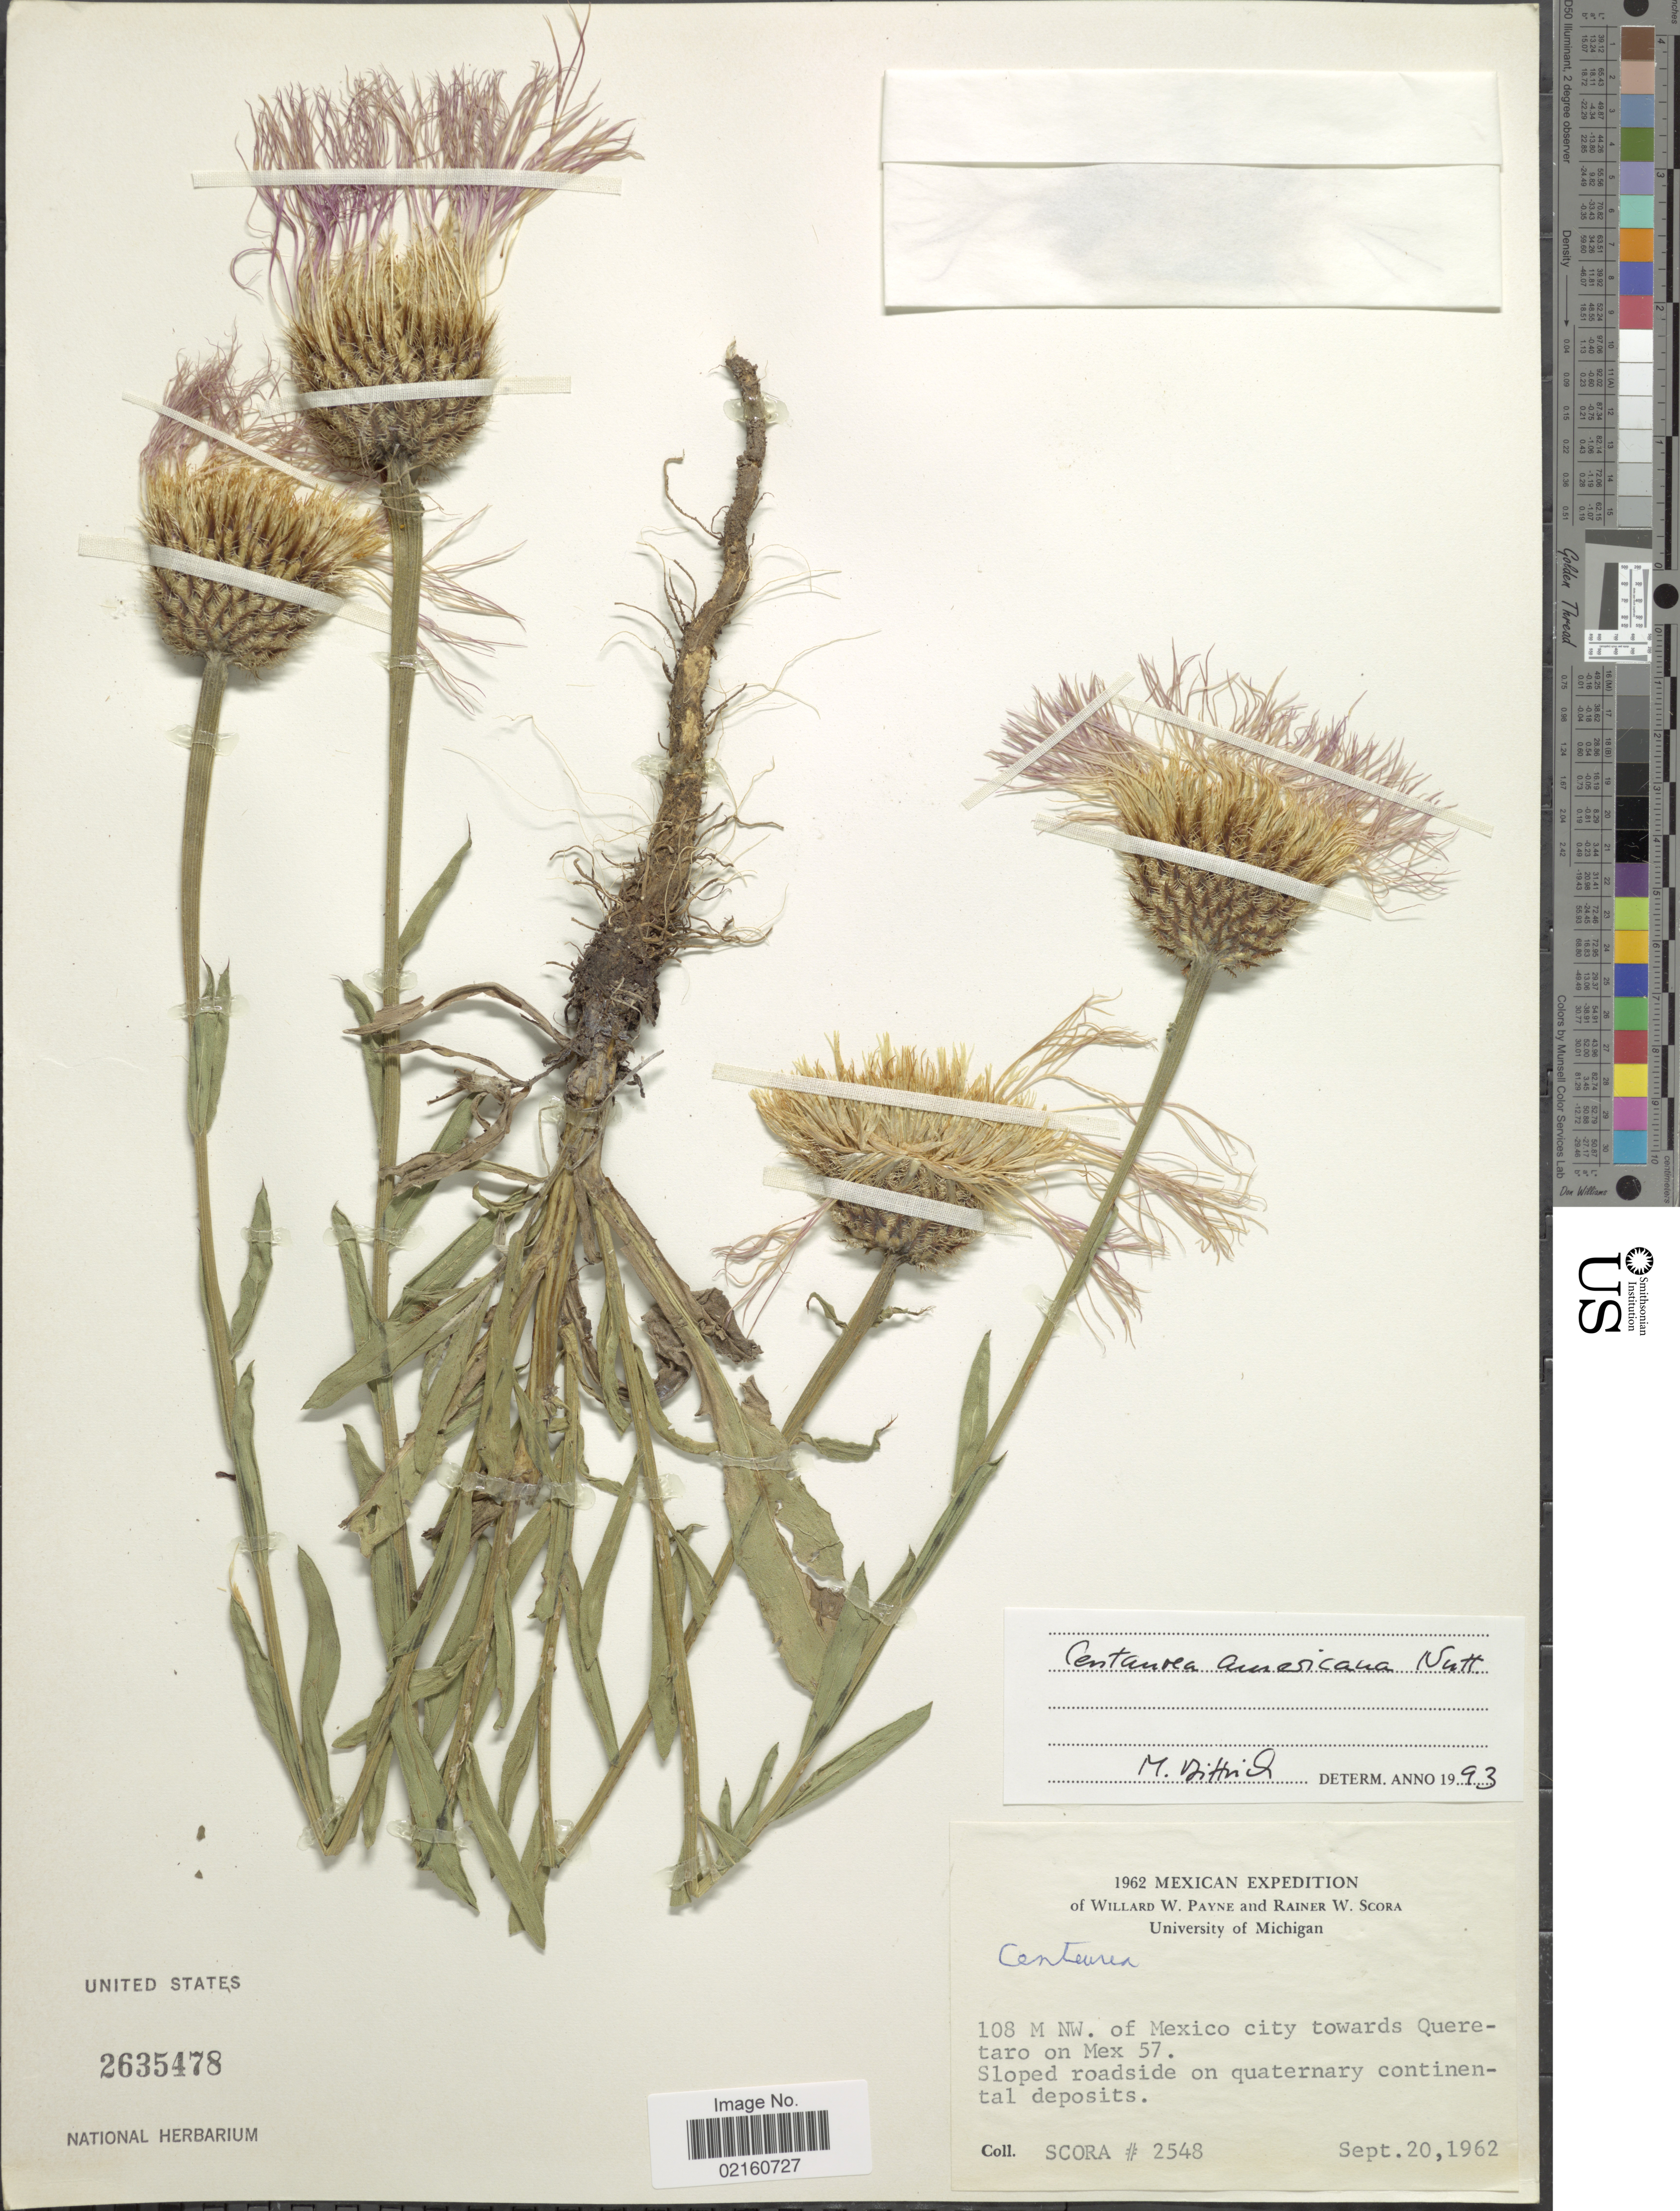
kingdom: Plantae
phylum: Tracheophyta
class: Magnoliopsida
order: Asterales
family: Asteraceae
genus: Plectocephalus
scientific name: Plectocephalus americanus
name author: (Nutt.) D. Don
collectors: R. Scora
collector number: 2548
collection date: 1962-09-20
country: Mexico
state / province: México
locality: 108 m NW. of Mexico City towards Queretaro on Mex. 57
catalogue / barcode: US 2635478